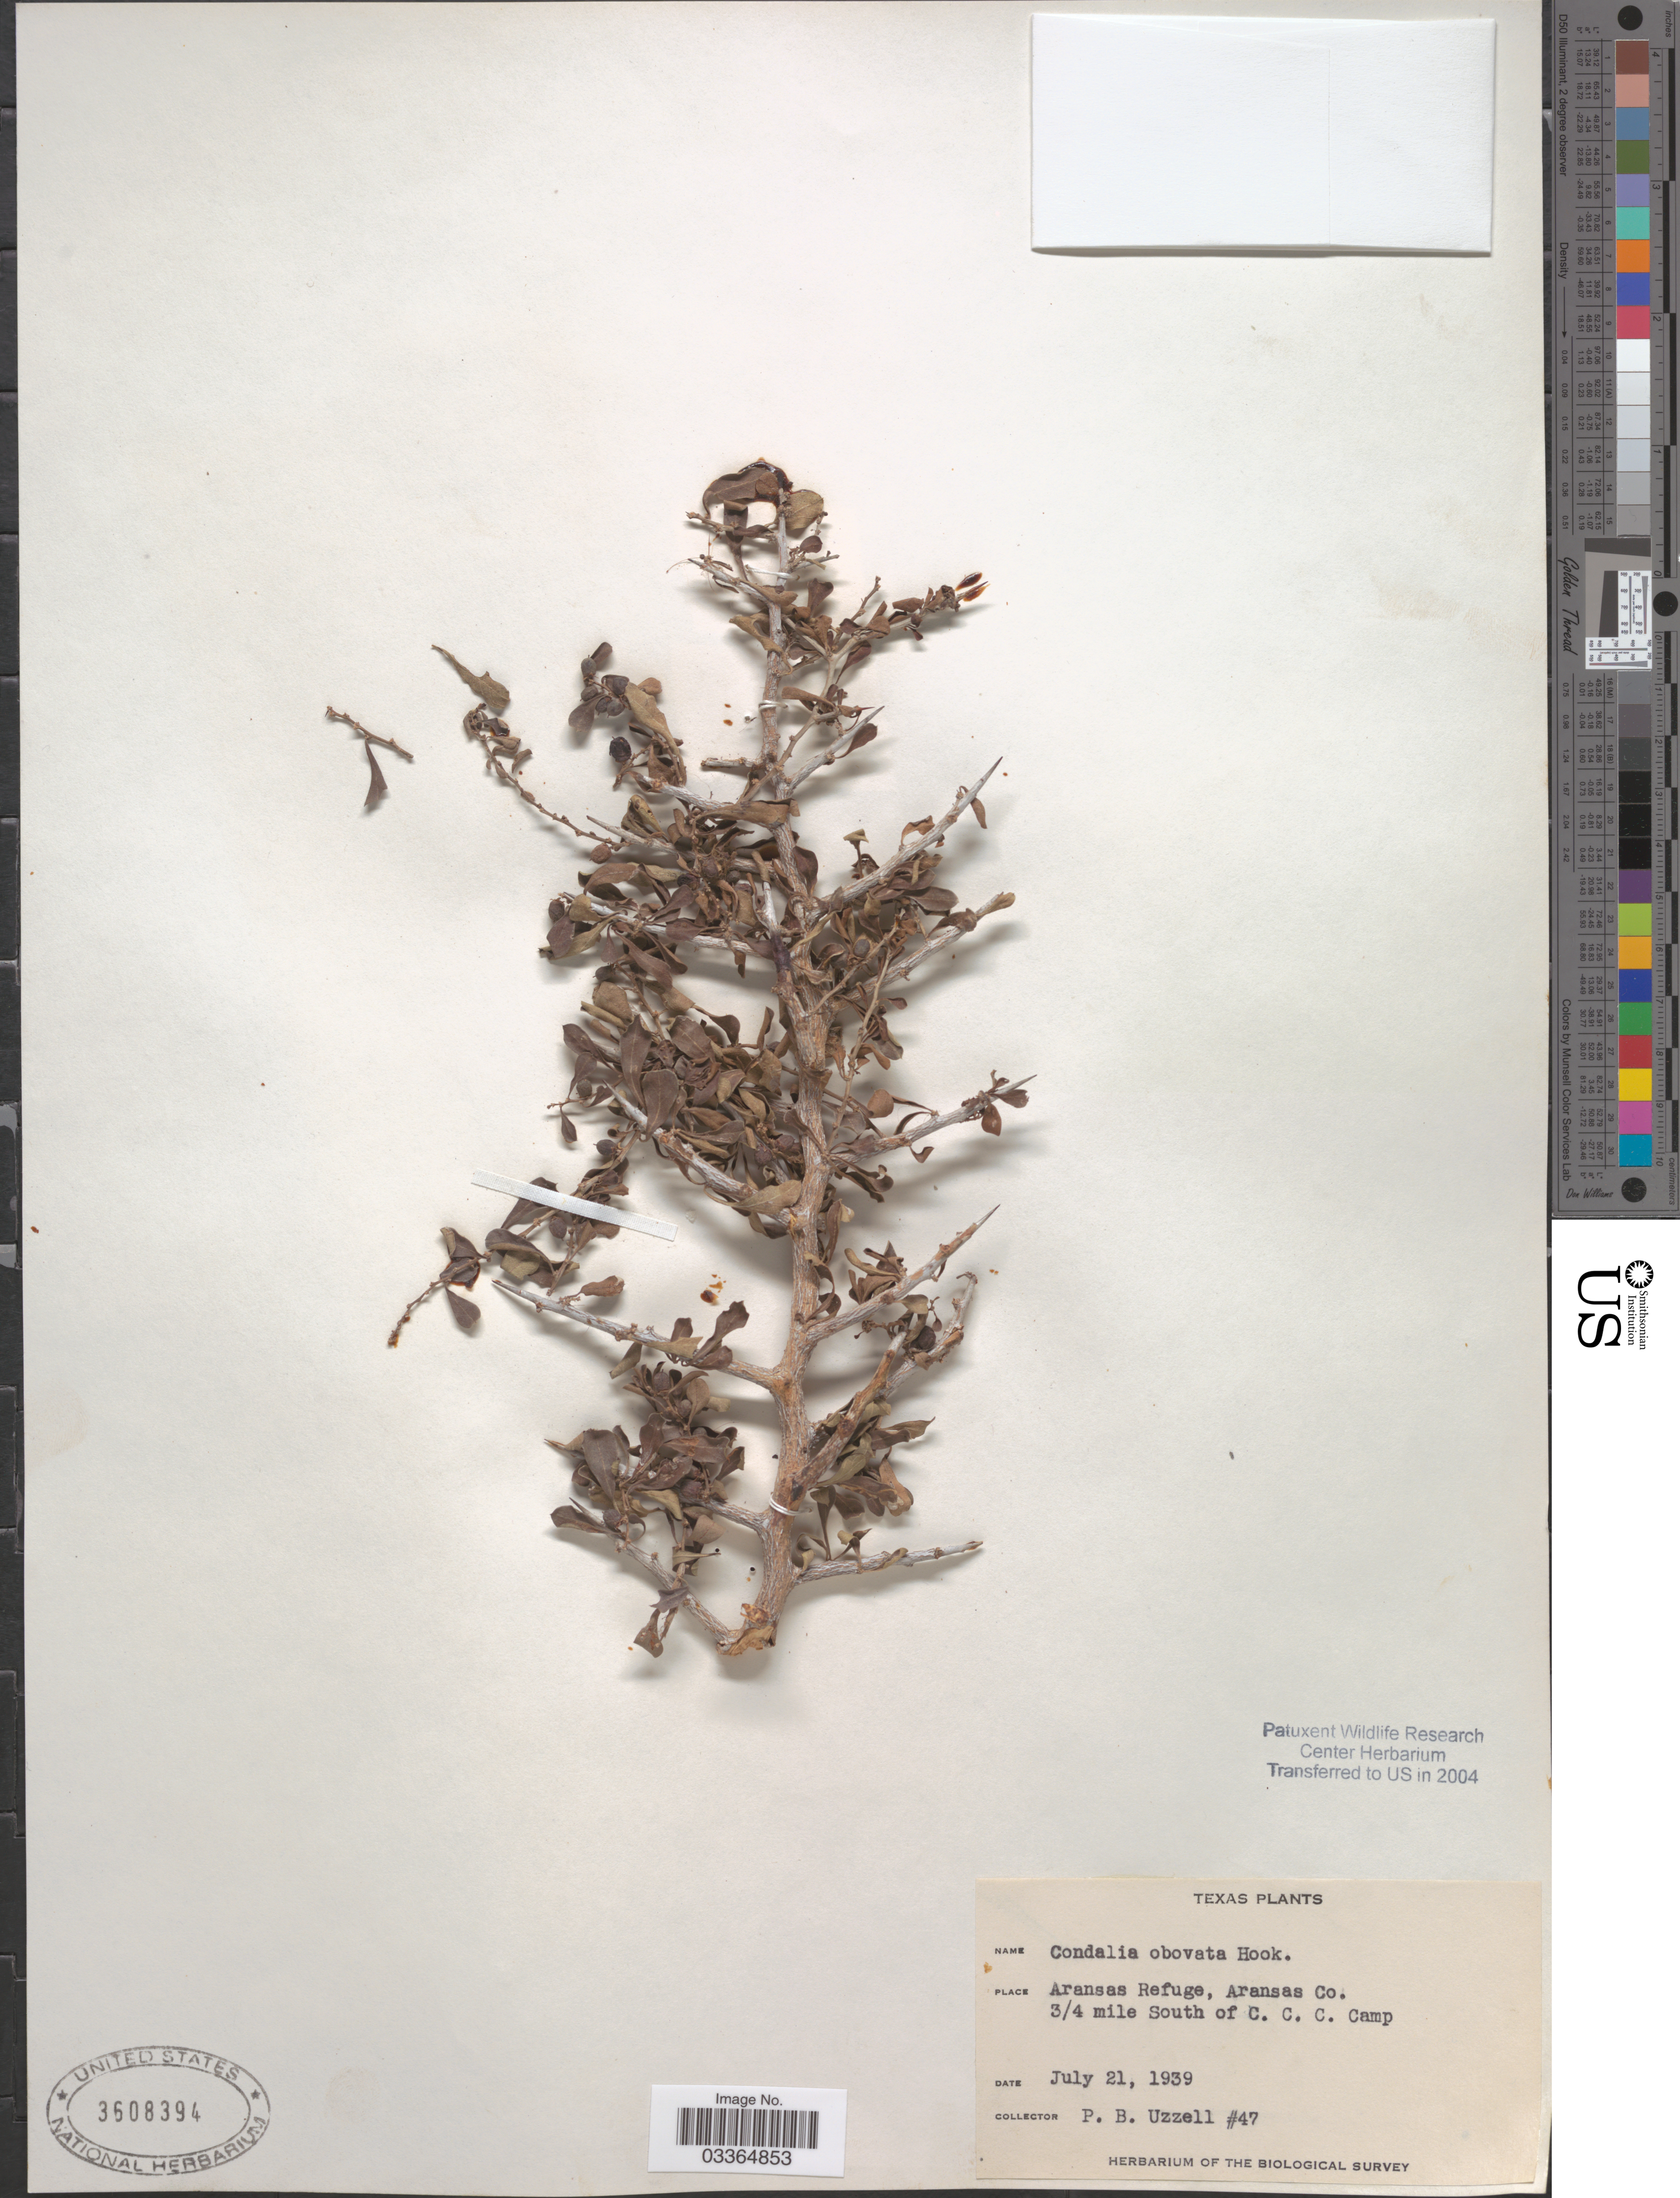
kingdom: Plantae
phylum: Tracheophyta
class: Magnoliopsida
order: Rosales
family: Rhamnaceae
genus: Condalia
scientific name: Condalia hookeri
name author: M.C. Johnst.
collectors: P. Uzzell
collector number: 47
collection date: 1939-07-21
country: United States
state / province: Texas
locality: Aransas Refuge, Aransas Co. 3/4 mile south of C. C. C. Camp.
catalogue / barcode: US 3608394